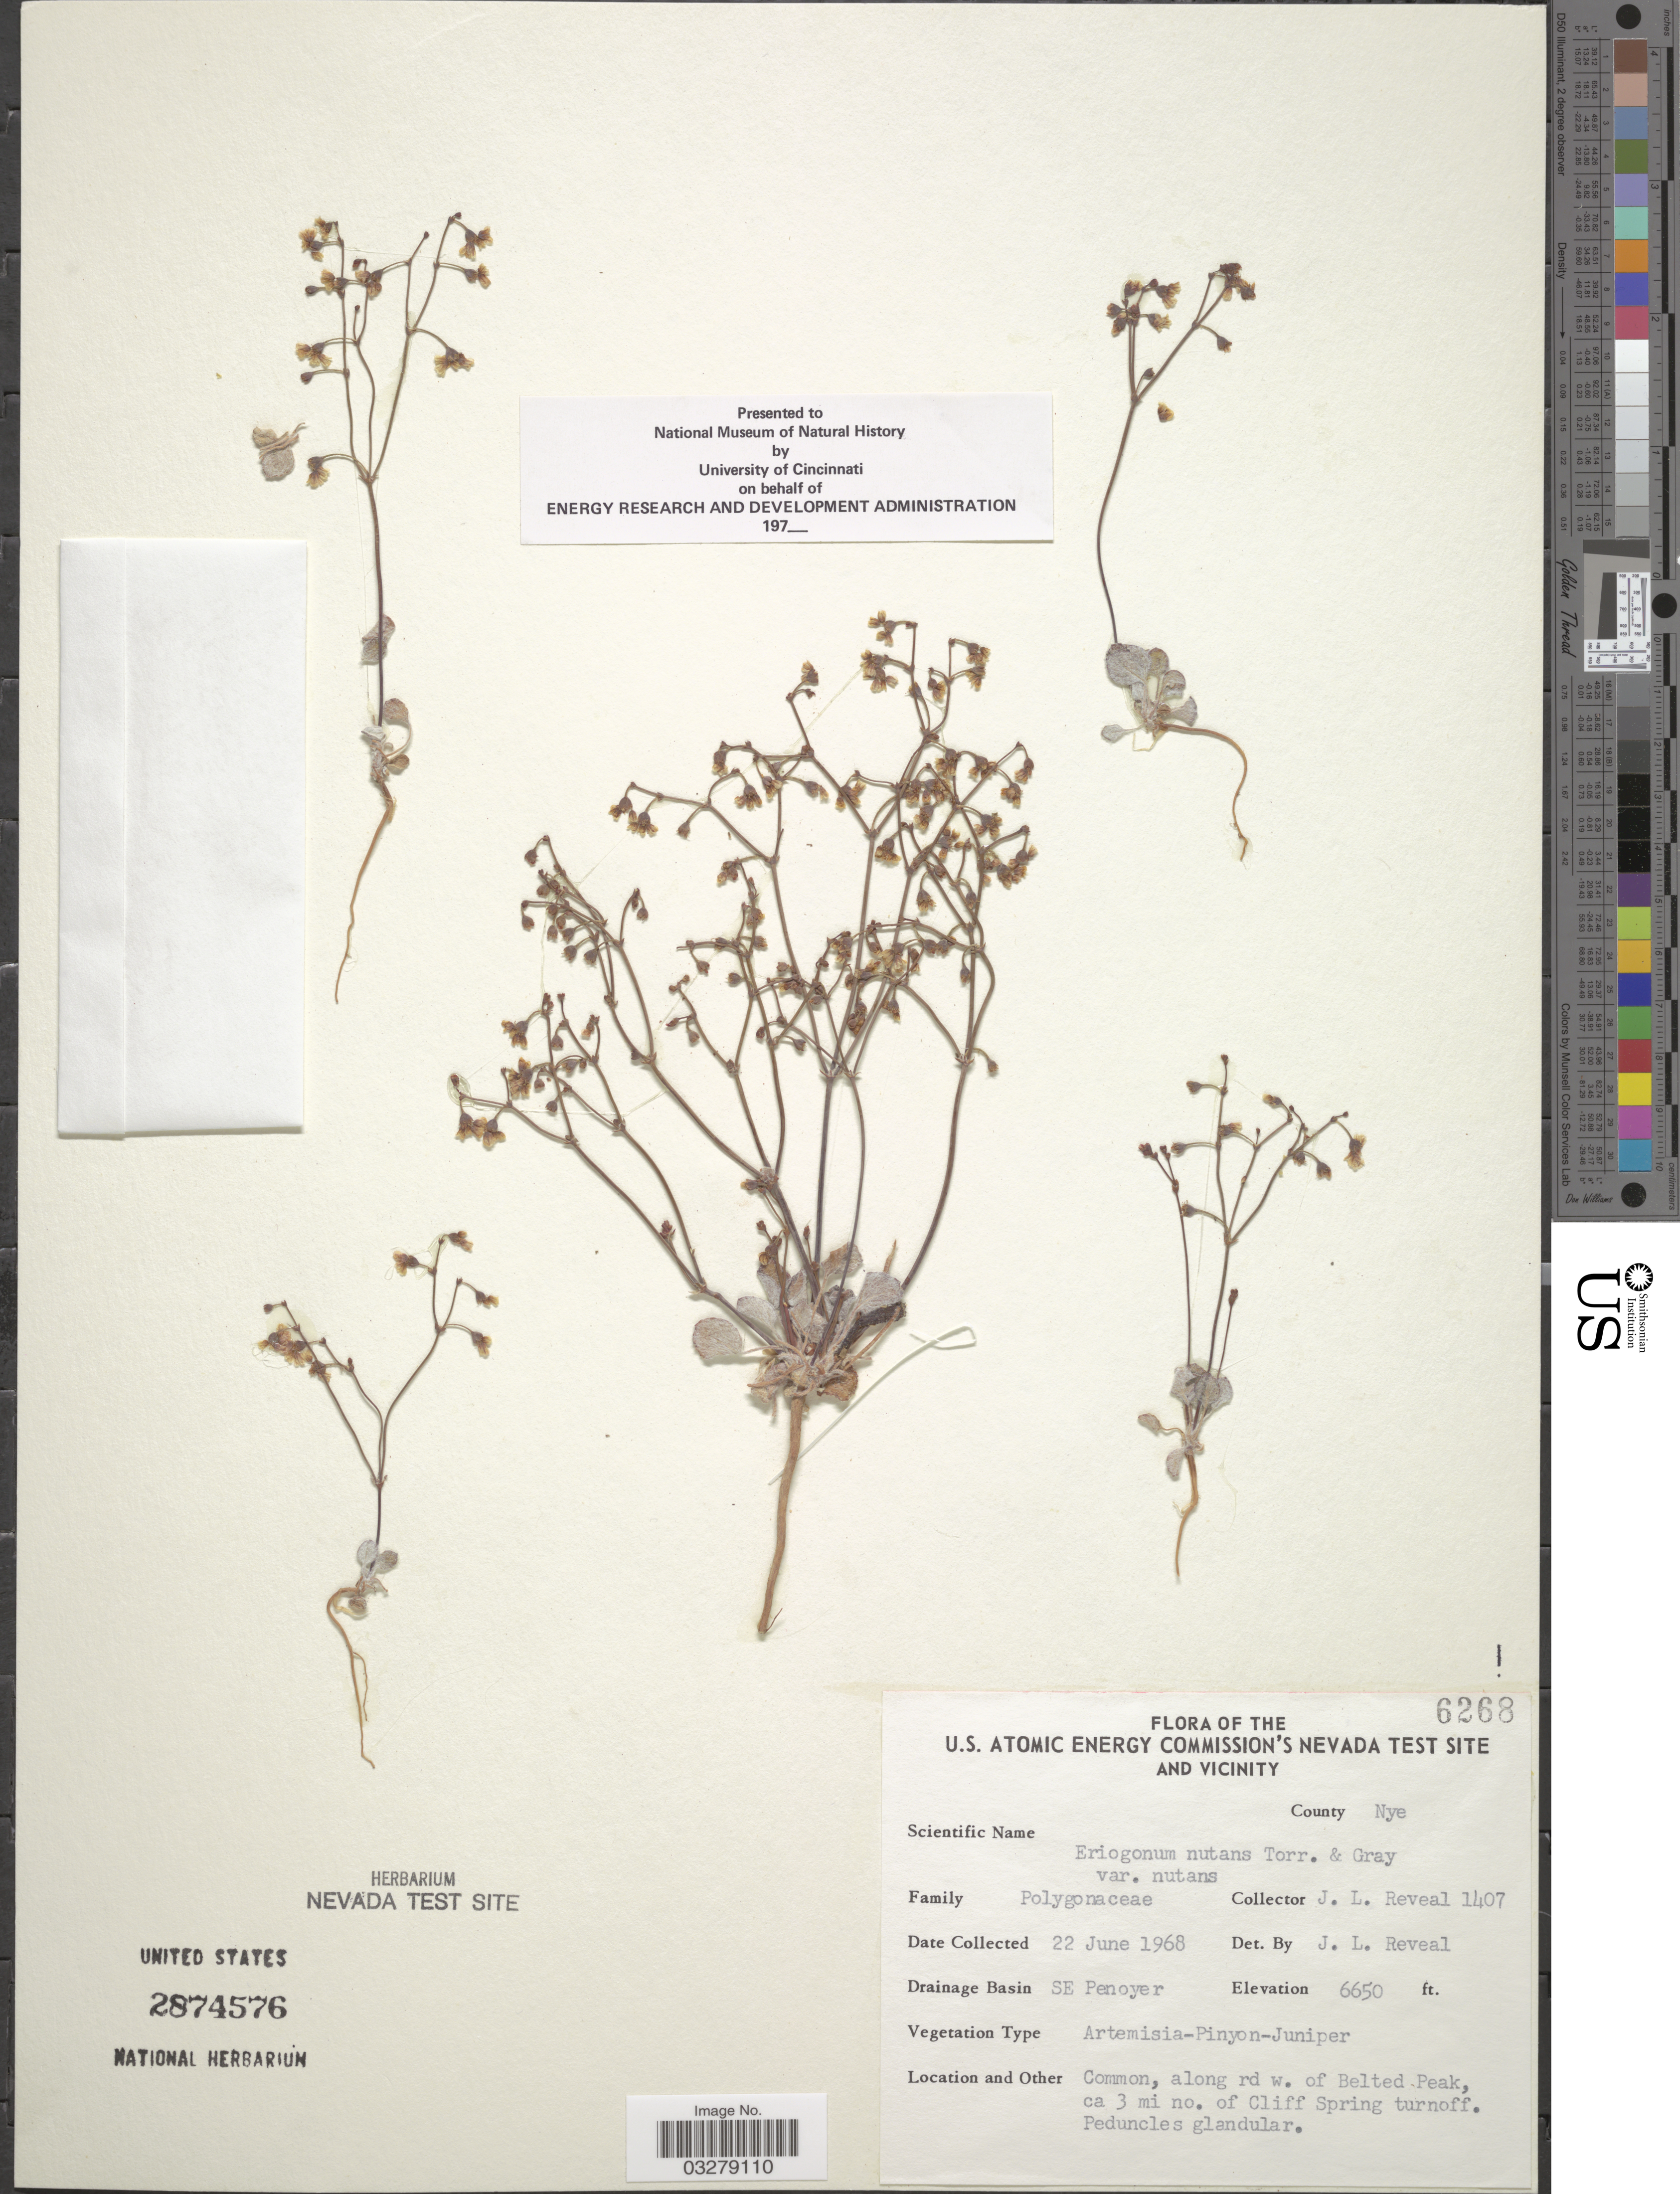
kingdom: Plantae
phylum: Tracheophyta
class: Magnoliopsida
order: Caryophyllales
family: Polygonaceae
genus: Eriogonum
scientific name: Eriogonum nutans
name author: Torr. & A. Gray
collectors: J. L. Reveal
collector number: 1407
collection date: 1968-06-22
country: United States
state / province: Nevada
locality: U.S. Atomic Energy Commission's Nevada Test Site and vicinity. County Nye. Drainage Basin SE Penoyer. Along rd w. of Belted Peak, ca 3 mi no. of Cliff Spring turnoff.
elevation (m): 2027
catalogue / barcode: US 2874576